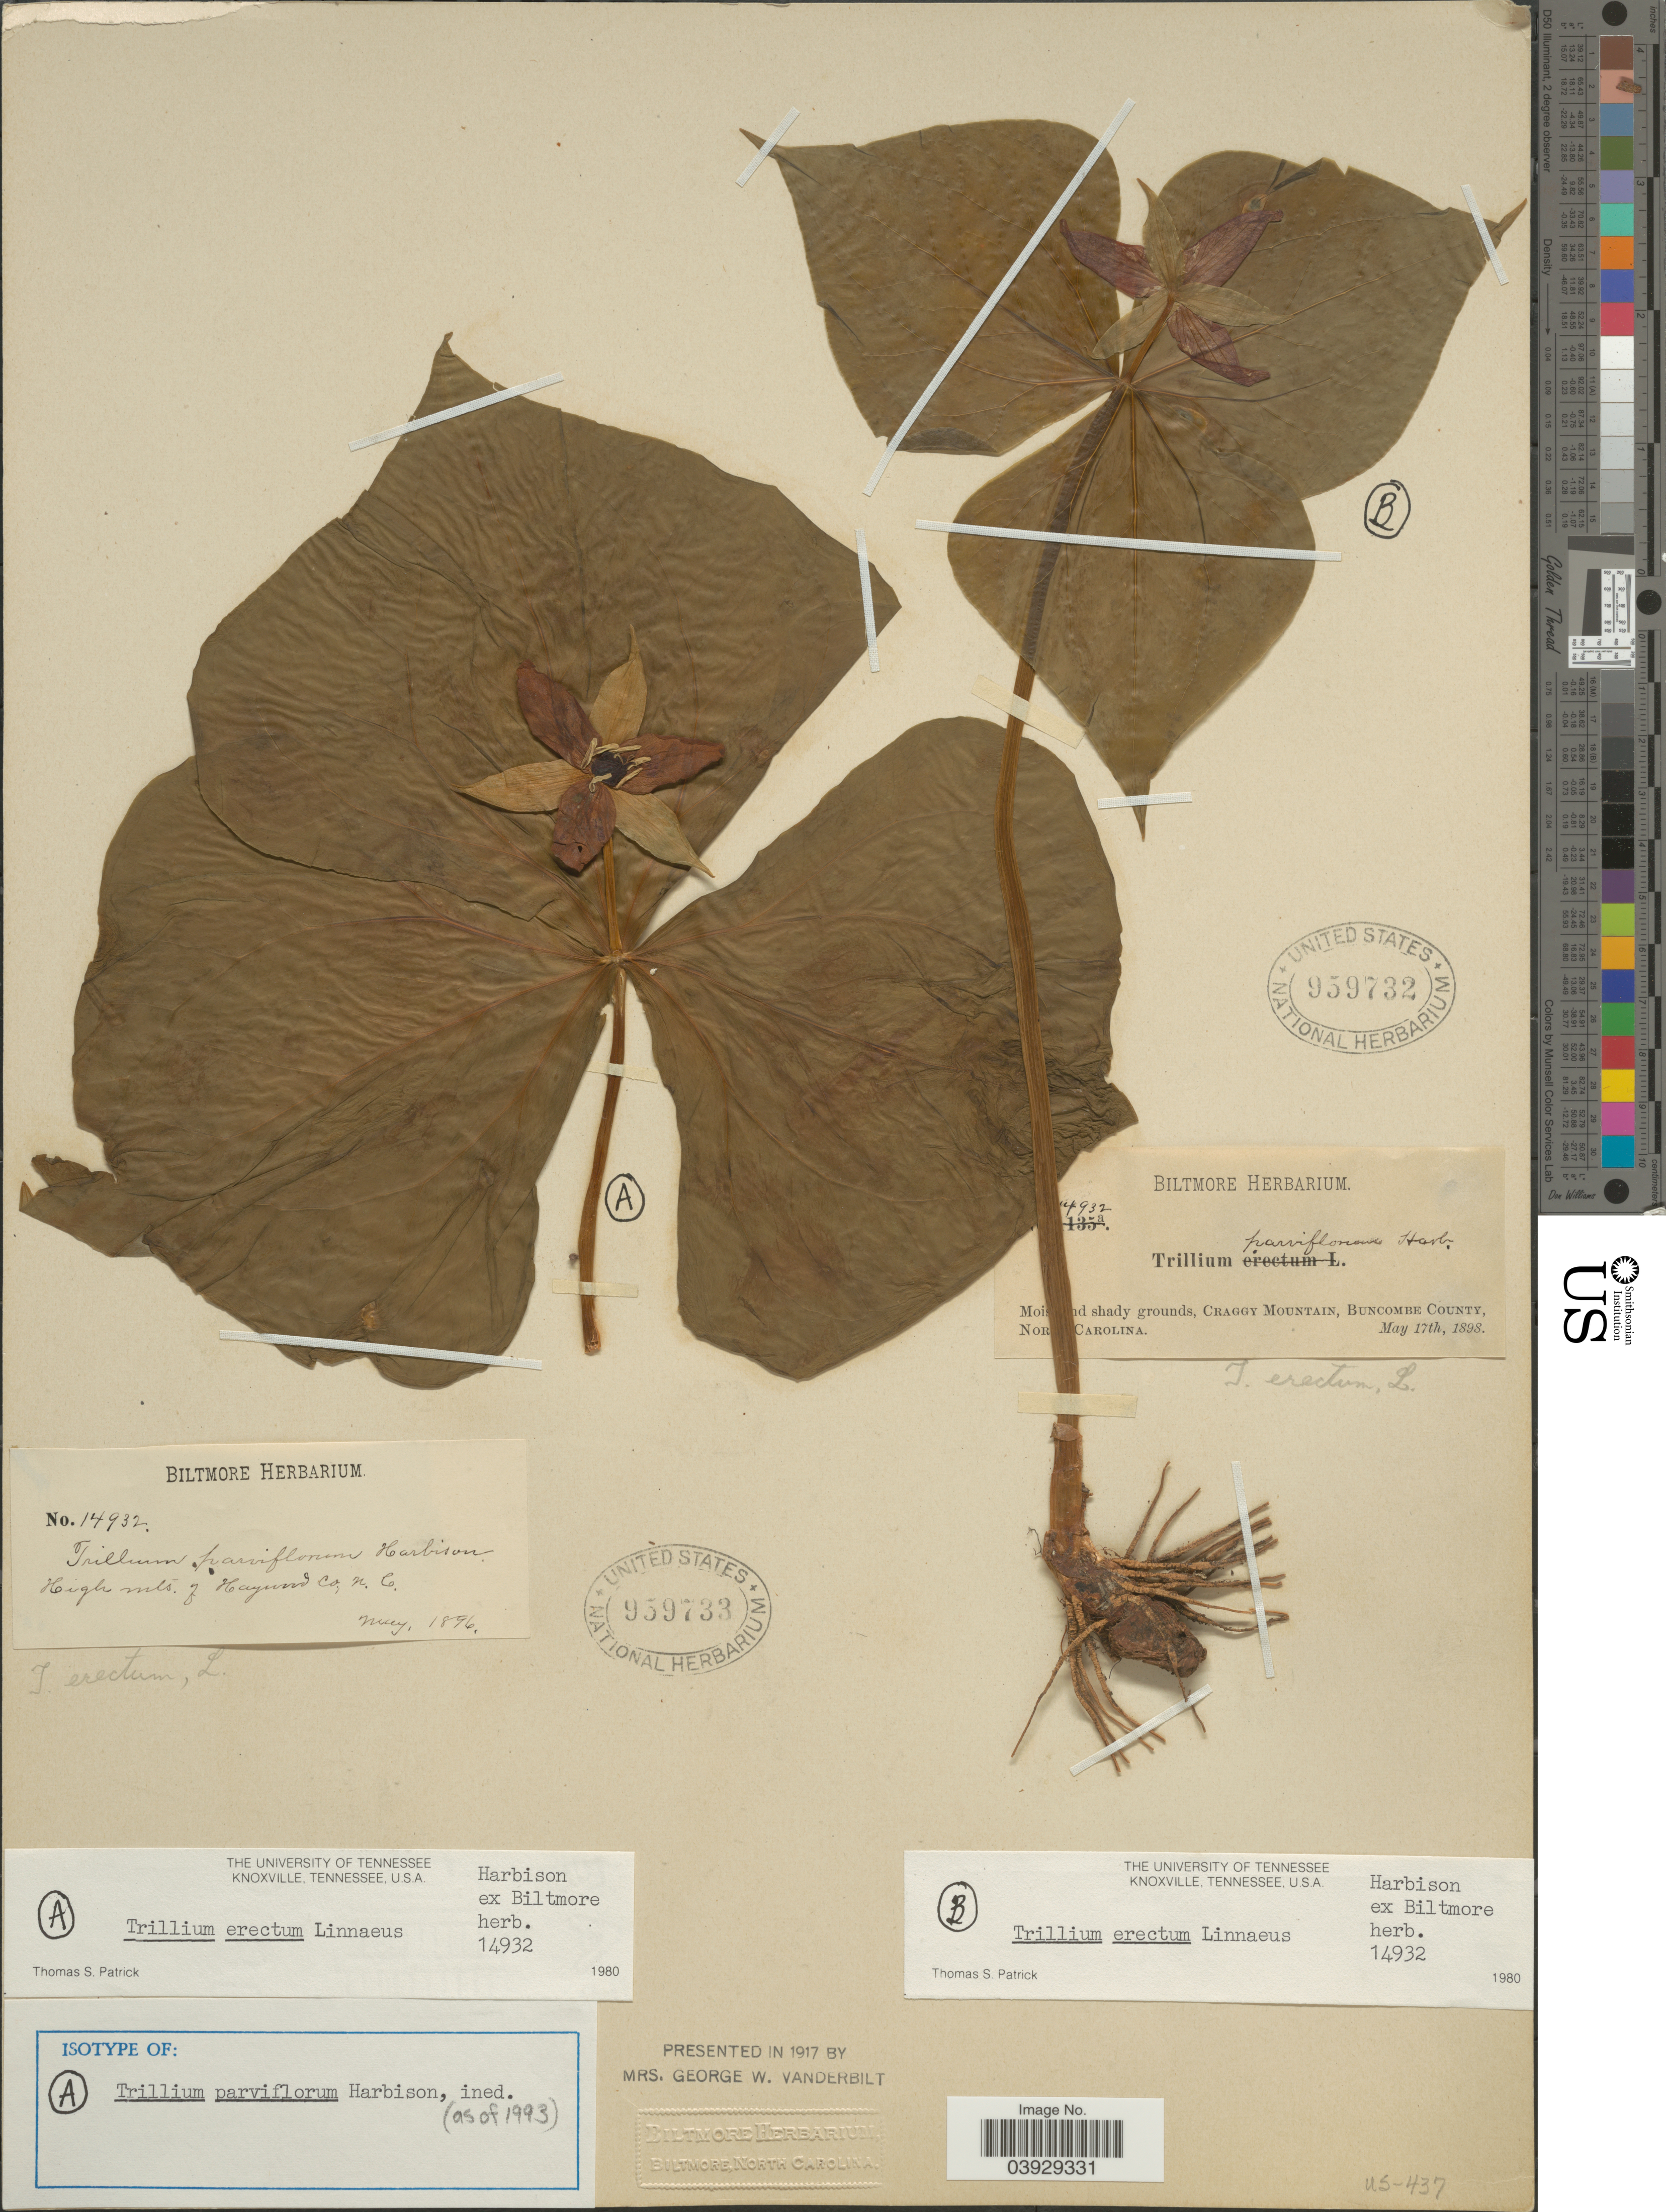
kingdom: Plantae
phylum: Tracheophyta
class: Liliopsida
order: Liliales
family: Melanthiaceae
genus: Trillium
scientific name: Trillium erectum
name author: L.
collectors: ex herb. Biltmore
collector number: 14932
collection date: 1898-05-17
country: United States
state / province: North Carolina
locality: Craggy Mountain, Buncombe County.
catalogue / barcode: US 959732